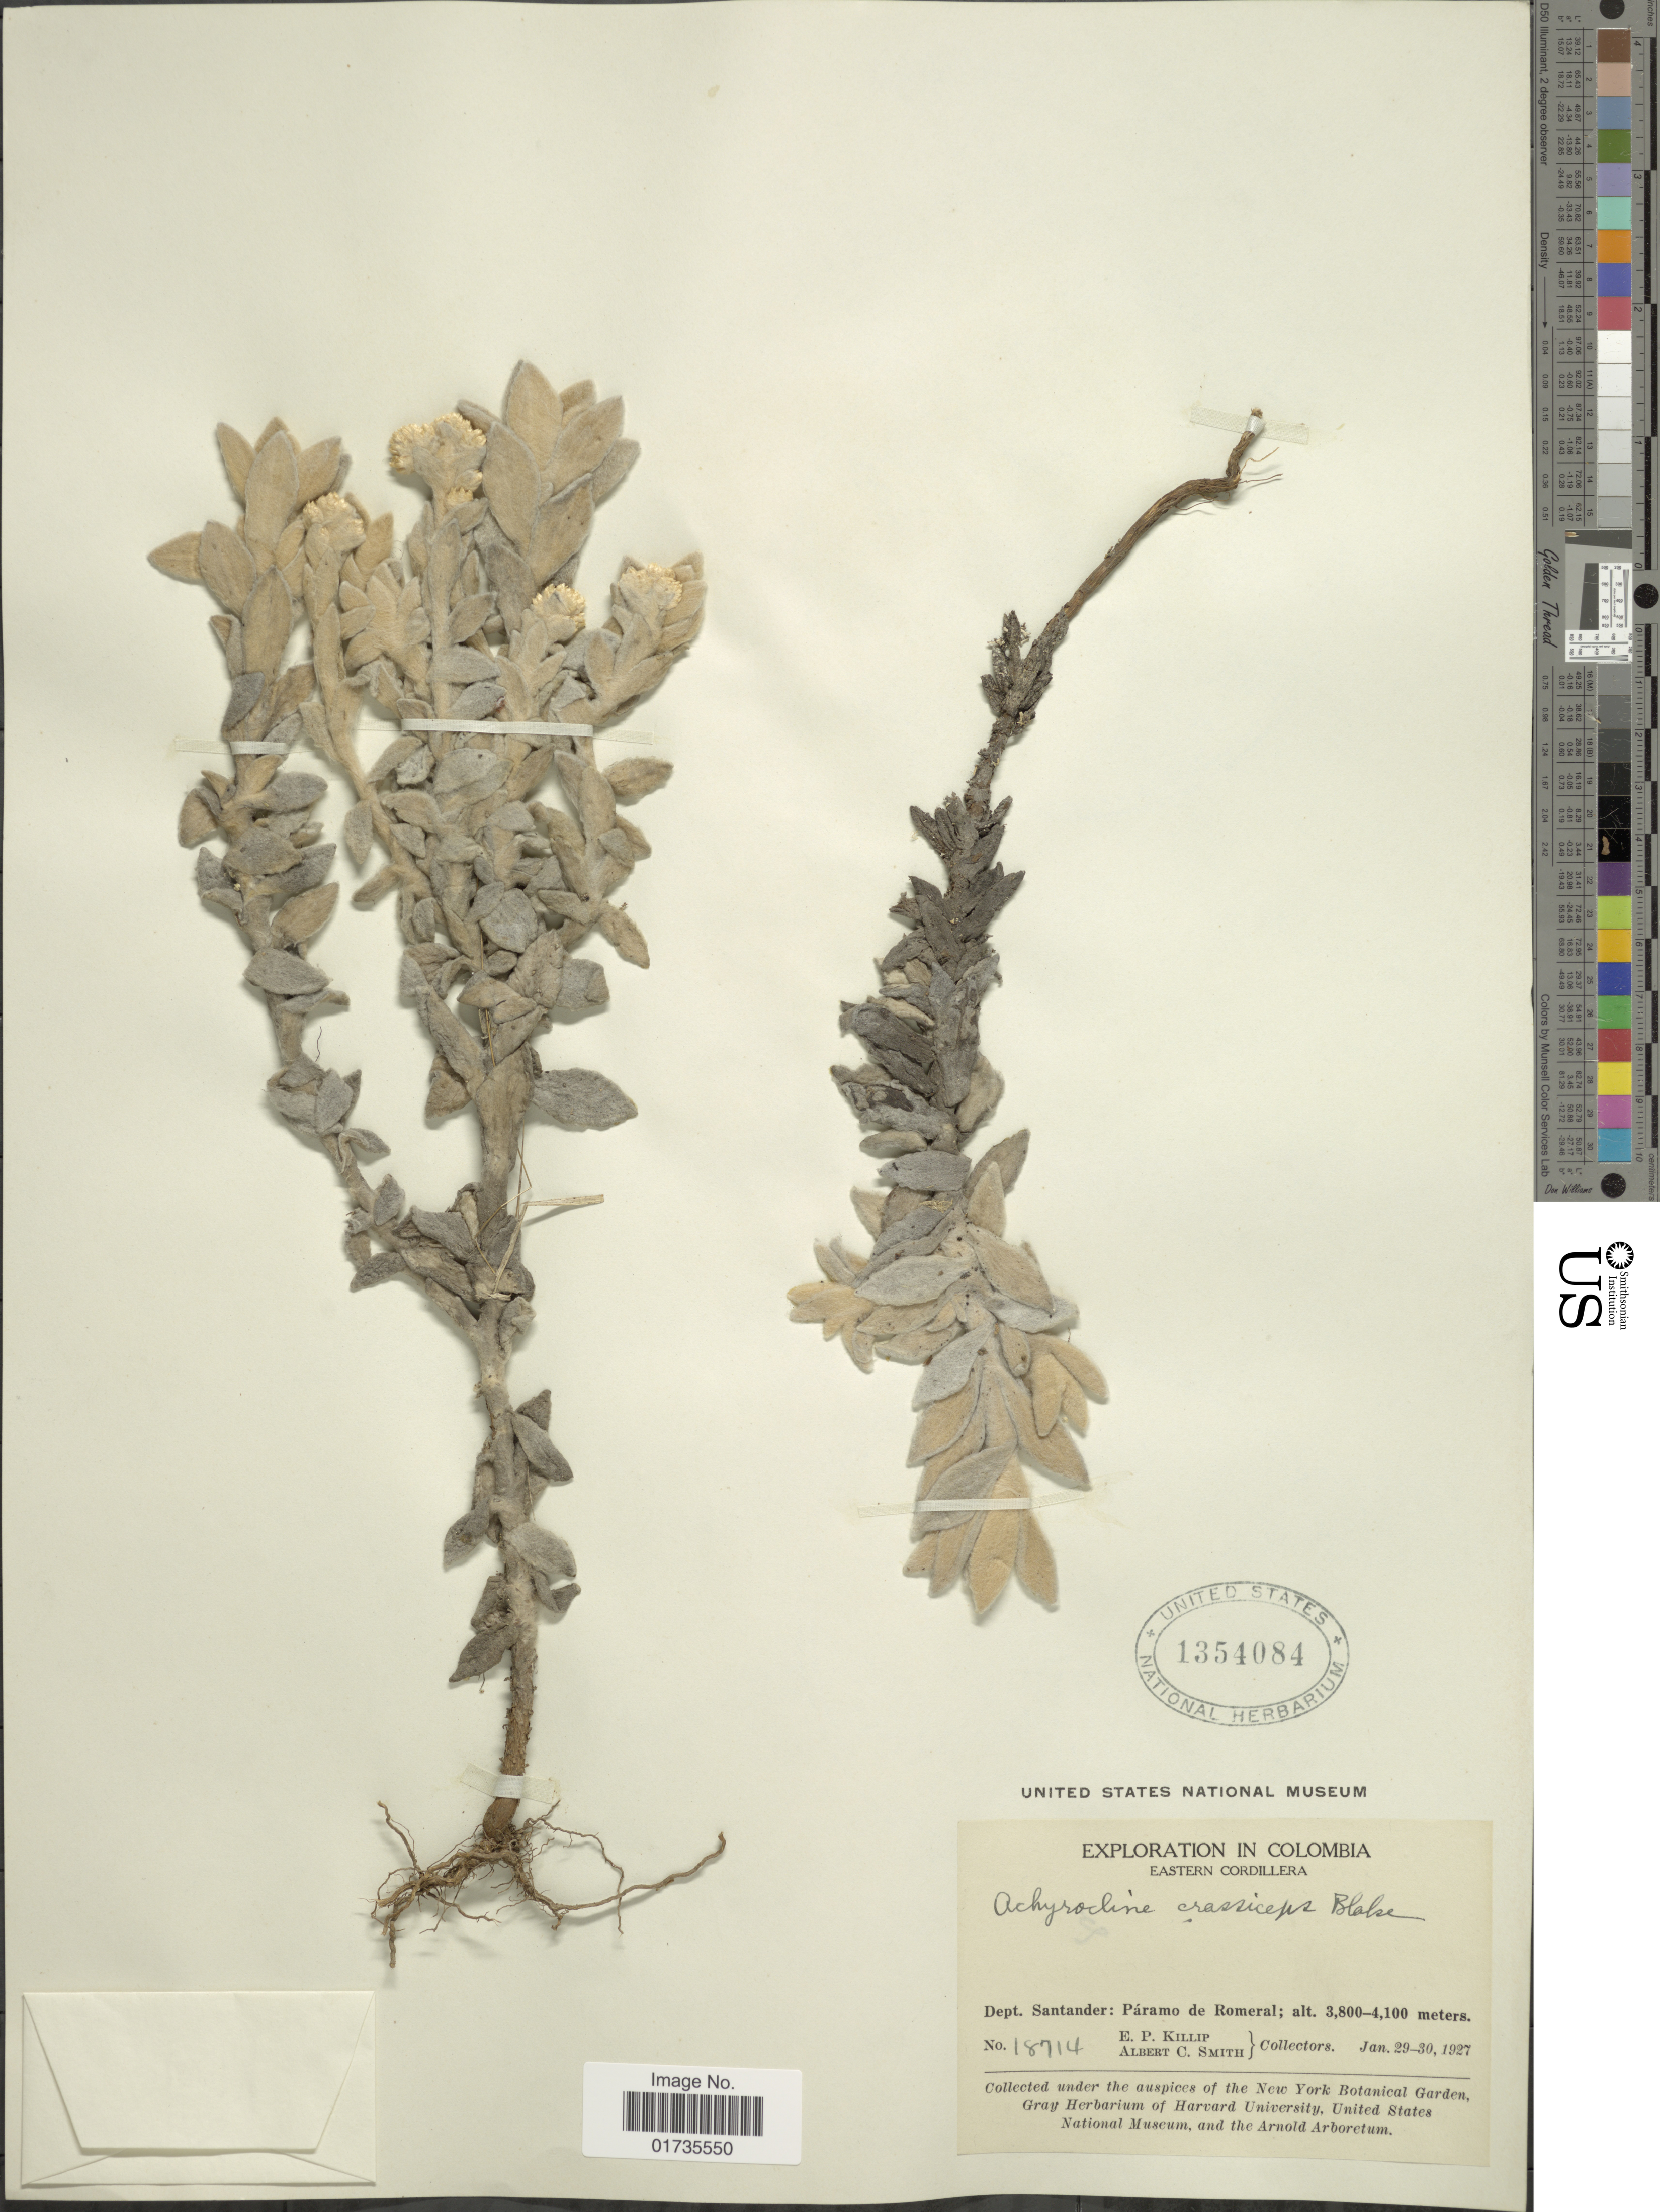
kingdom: Plantae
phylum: Tracheophyta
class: Magnoliopsida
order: Asterales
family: Asteraceae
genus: Achyrocline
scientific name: Achyrocline crassiceps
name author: S.F. Blake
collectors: E. P. Killip & A. C. Smith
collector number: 18714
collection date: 1927-01-29/1927-01-30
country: Colombia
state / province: Santander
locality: Colombia. Eastern Cordilerra. Dept. Santander: Paramo de Romeral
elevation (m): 3800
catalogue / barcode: US 1354084